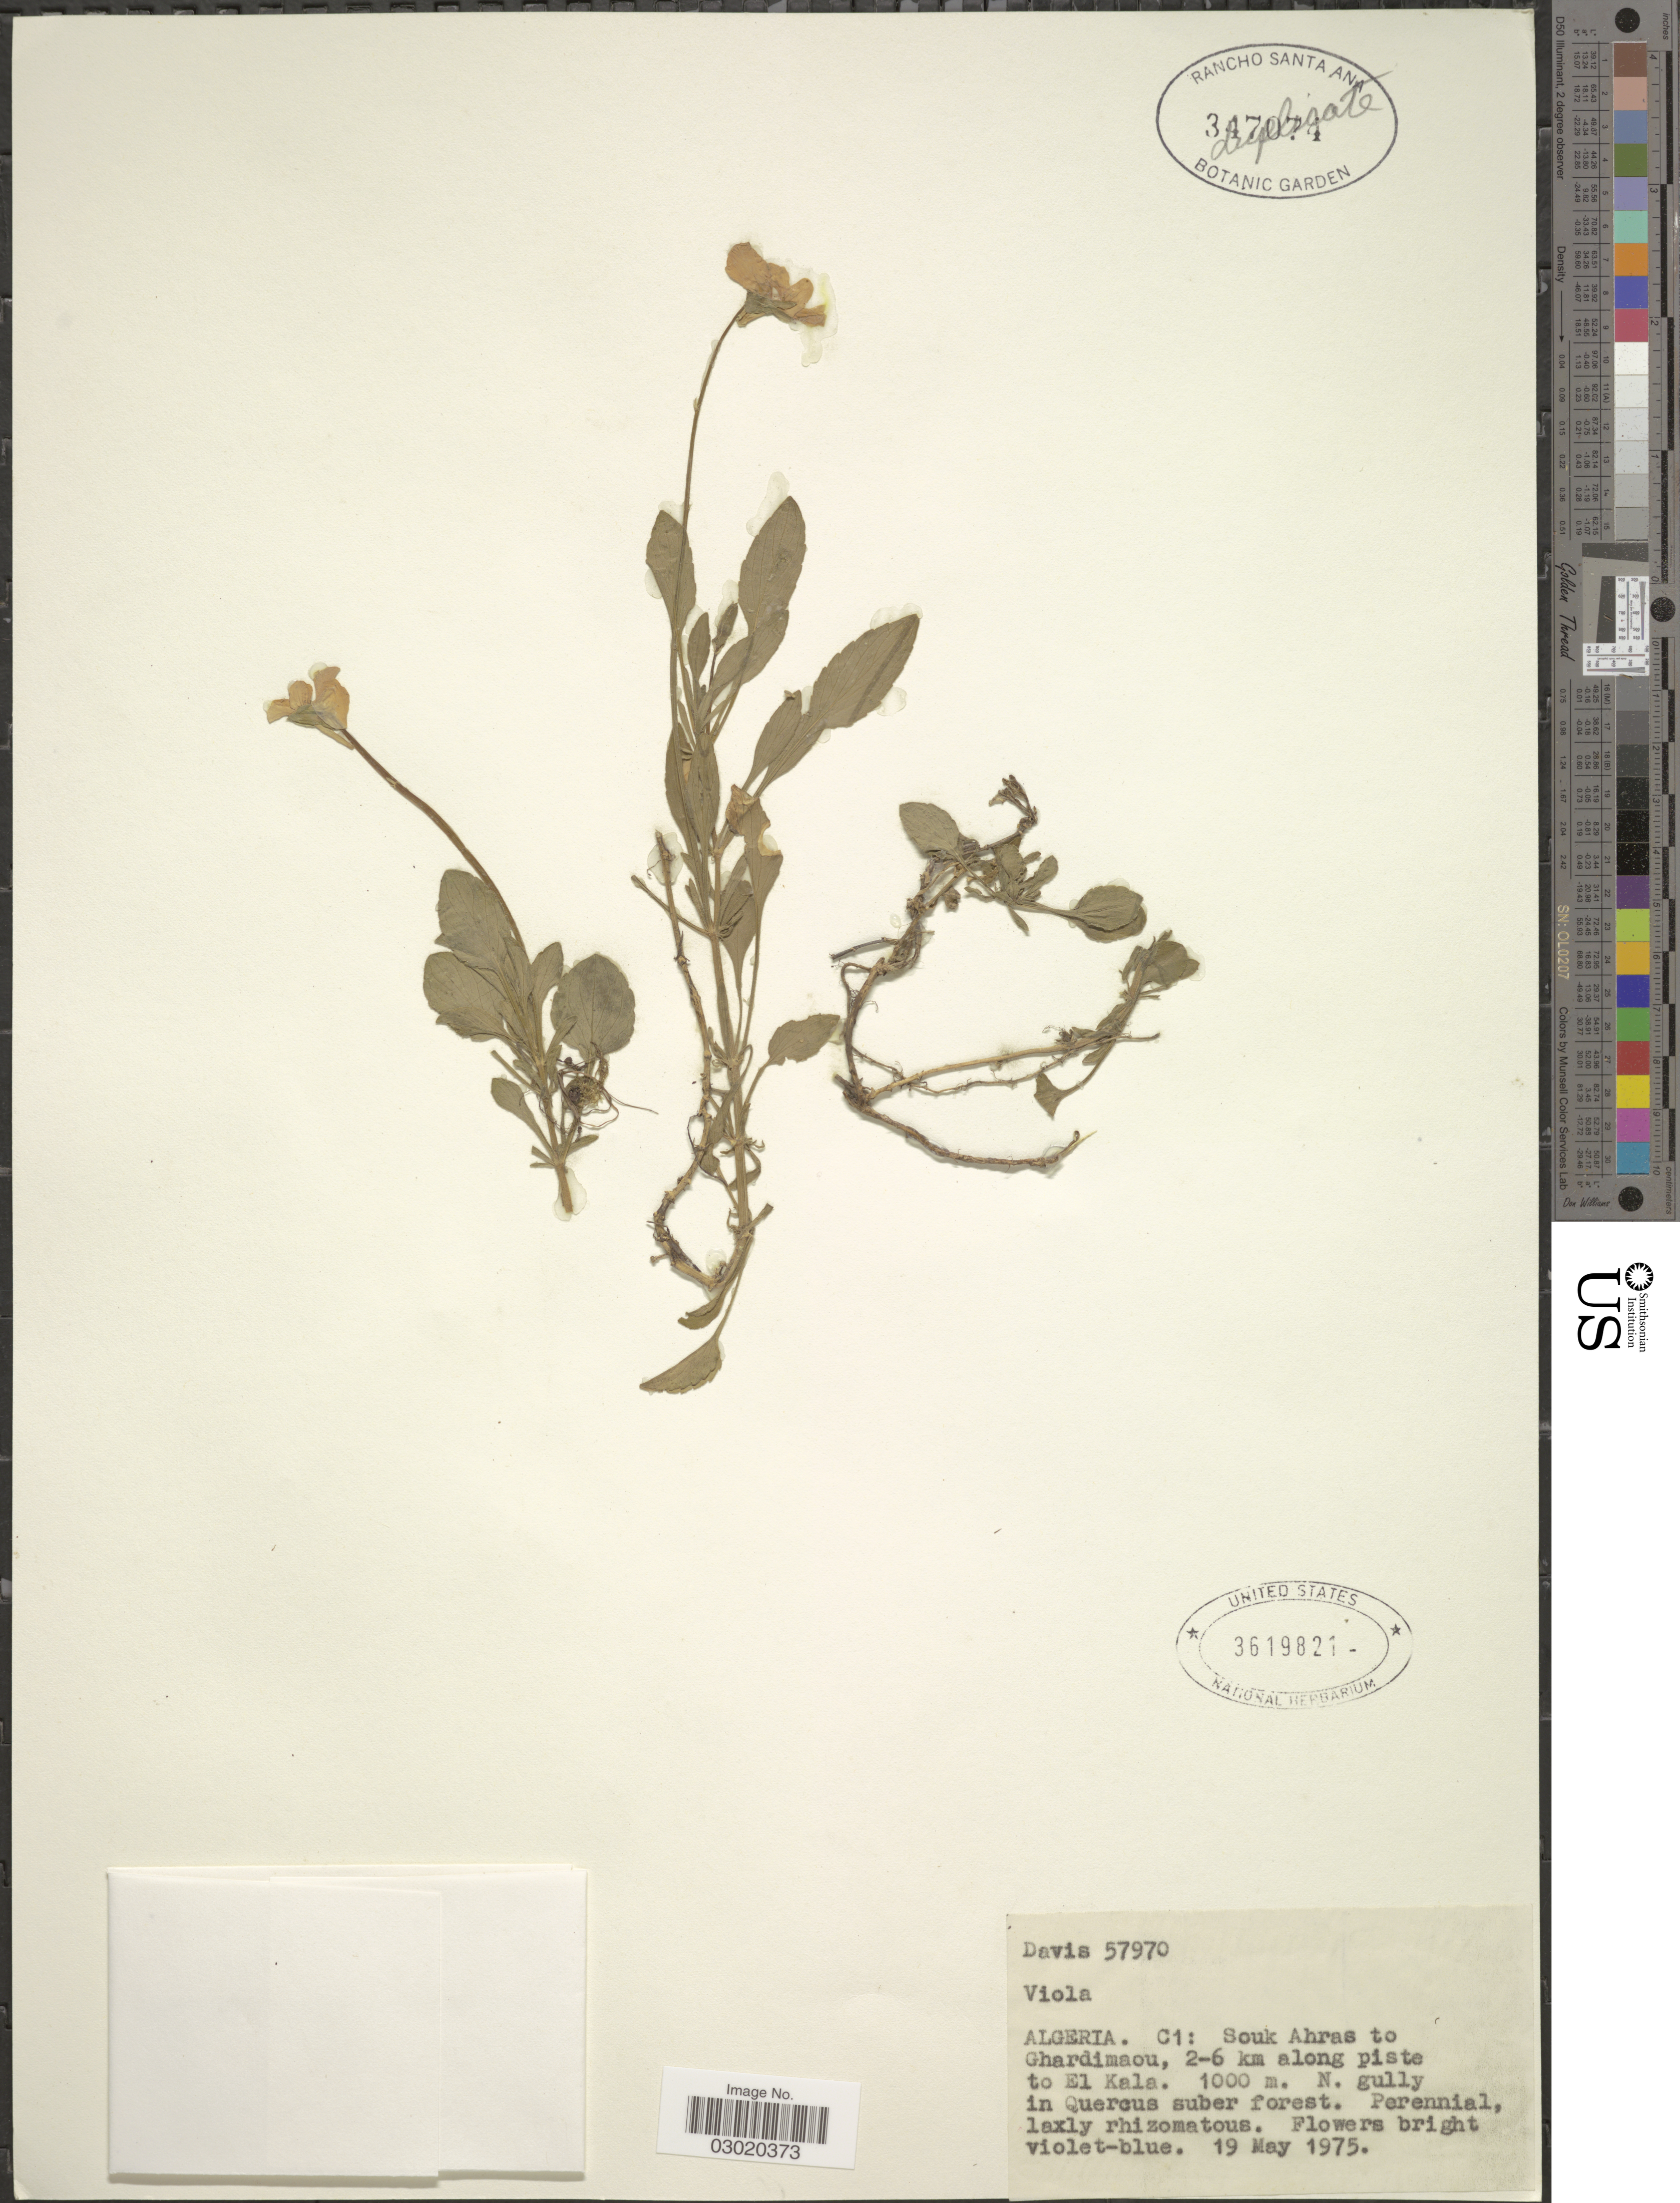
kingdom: Plantae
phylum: Tracheophyta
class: Magnoliopsida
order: Malpighiales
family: Violaceae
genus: Viola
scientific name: Viola sp.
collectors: -. Davis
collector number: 57970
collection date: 1975-05-19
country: Algeria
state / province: Souk Ahras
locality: C1: Souk Ahras to Ghardimaou, 2-6 km along piste to El Kala.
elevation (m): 1000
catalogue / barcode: US 3619821